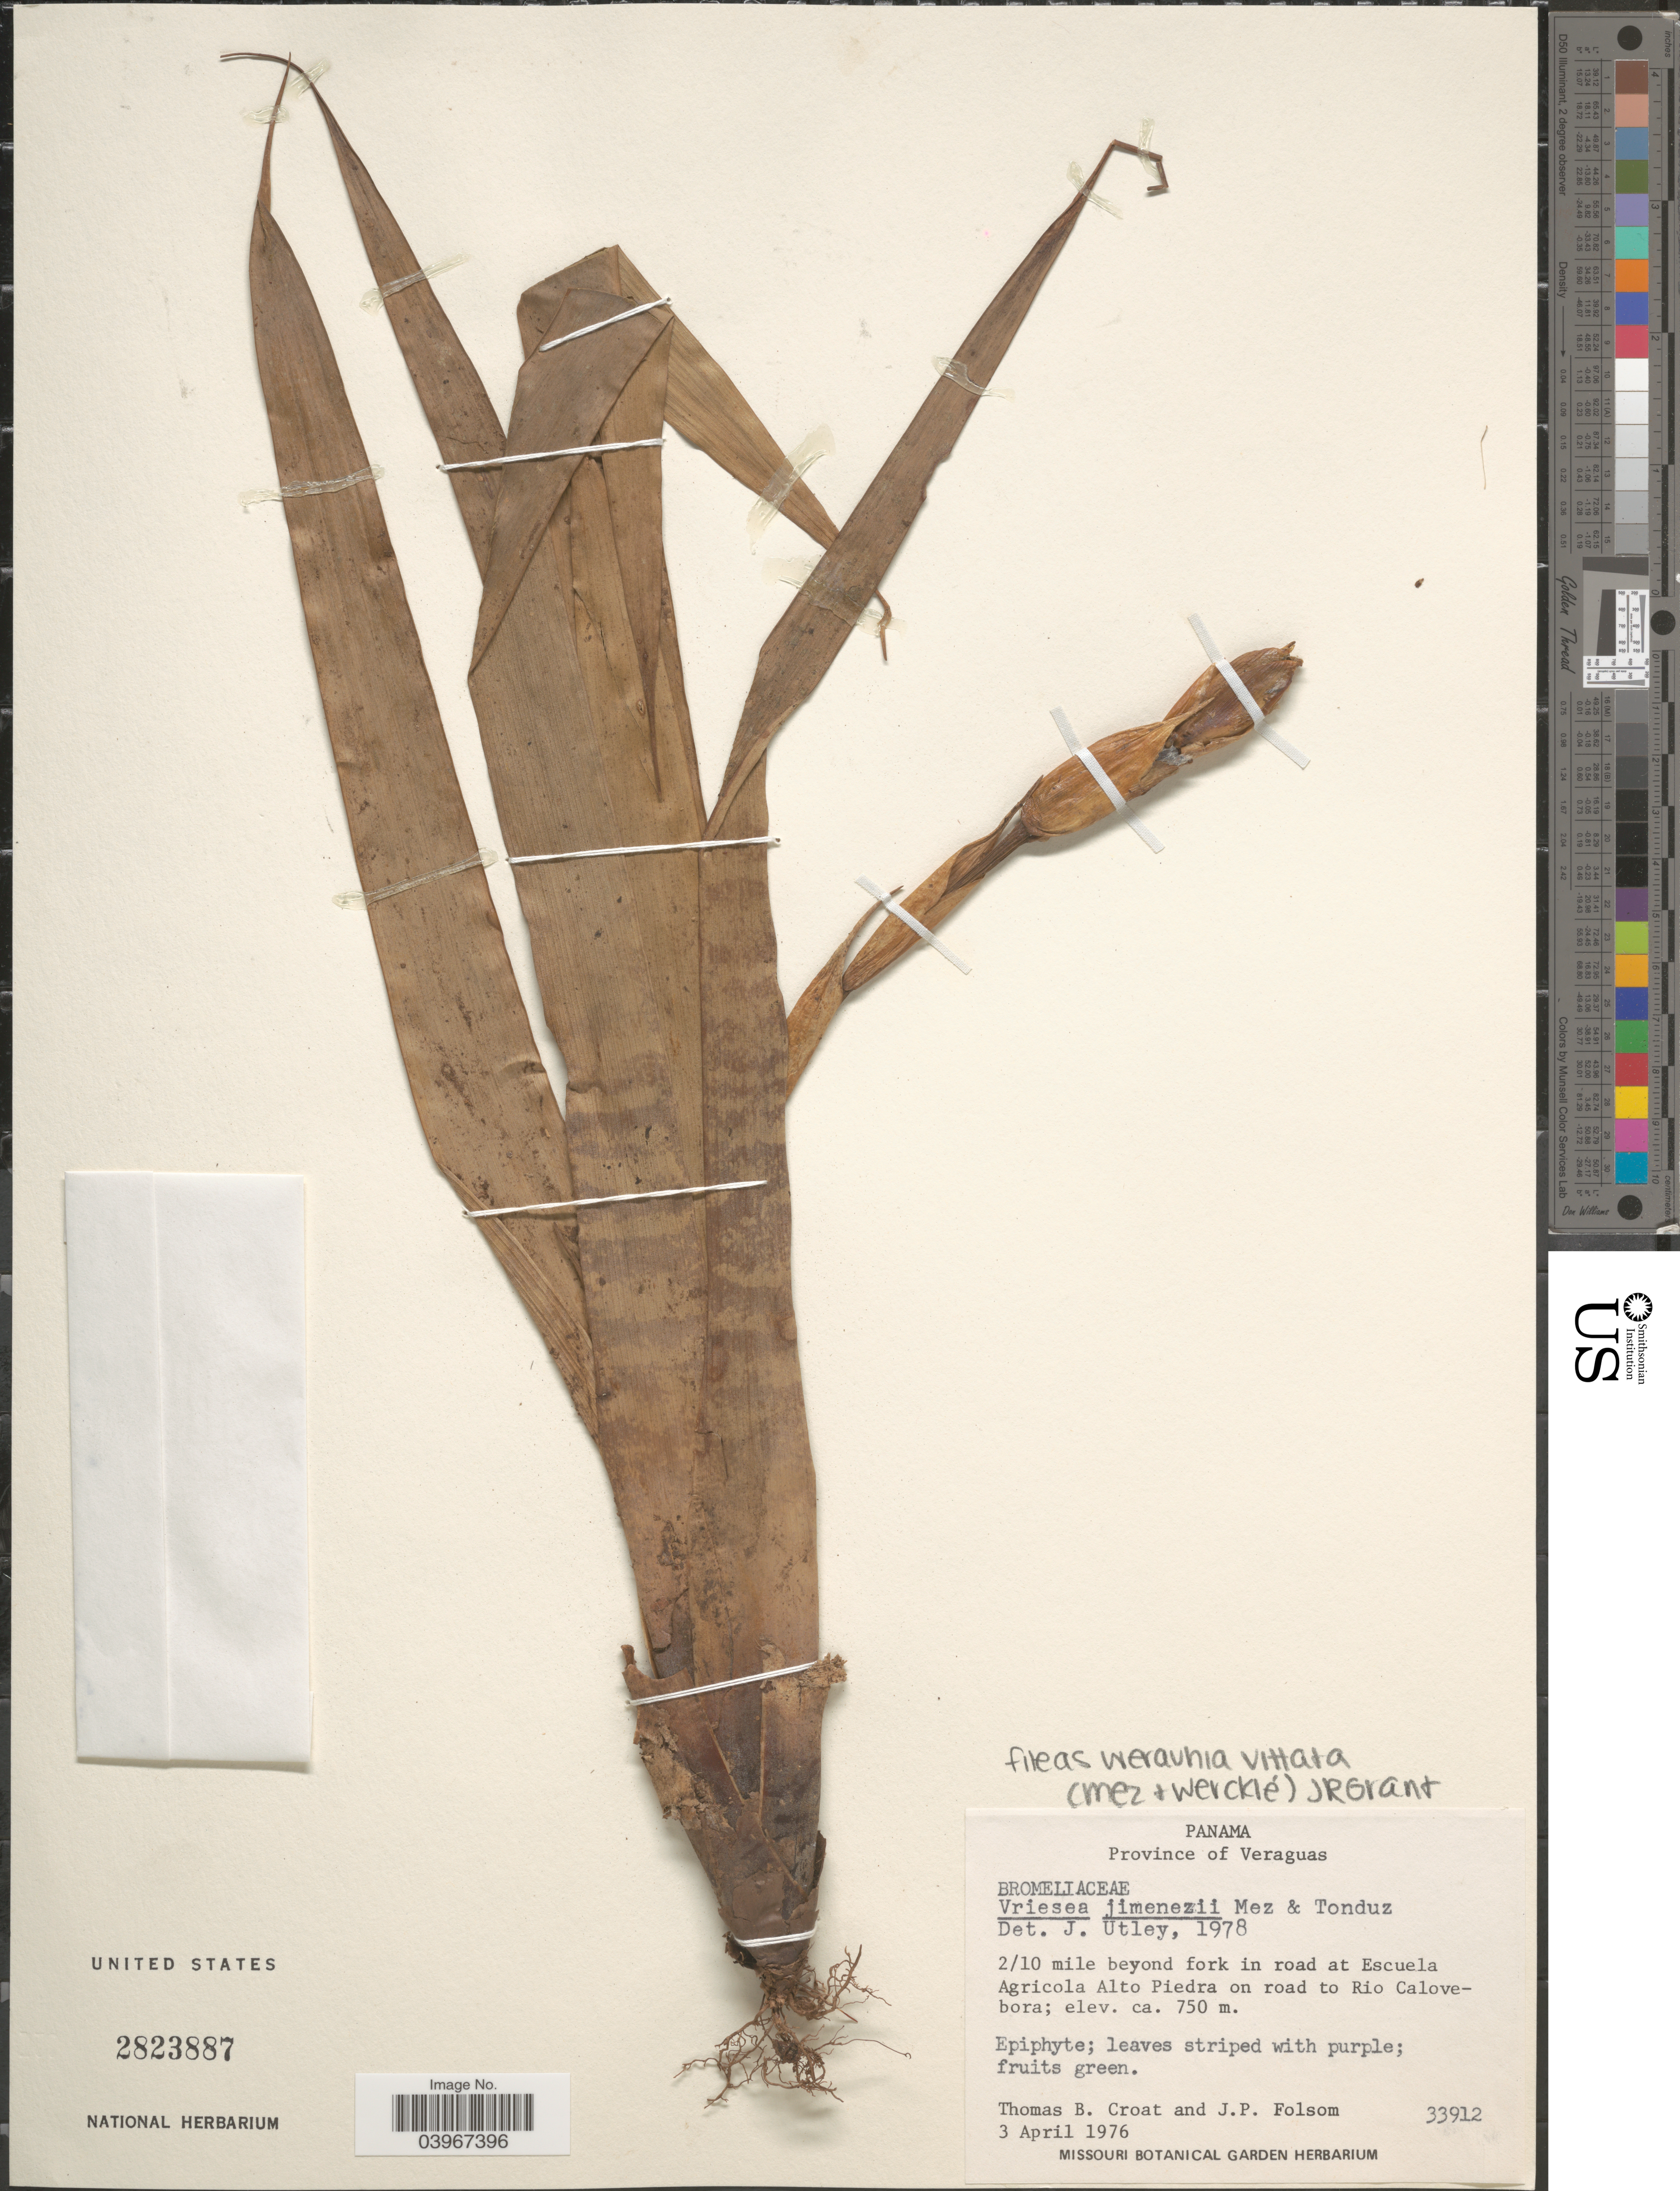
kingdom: Plantae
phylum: Tracheophyta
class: Liliopsida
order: Poales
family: Bromeliaceae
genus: Werauhia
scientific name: Werauhia vittata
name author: (Mez & Wercklé) J.R. Grant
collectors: T. B. Croat & J. P. Folsom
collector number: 33912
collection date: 1976-04-03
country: Panama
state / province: Veraguas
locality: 2/10 mile beyond fork in road at Escuela Agricola Alto Piedra on road to Rio Calovebora.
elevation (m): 750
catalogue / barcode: US 2823887